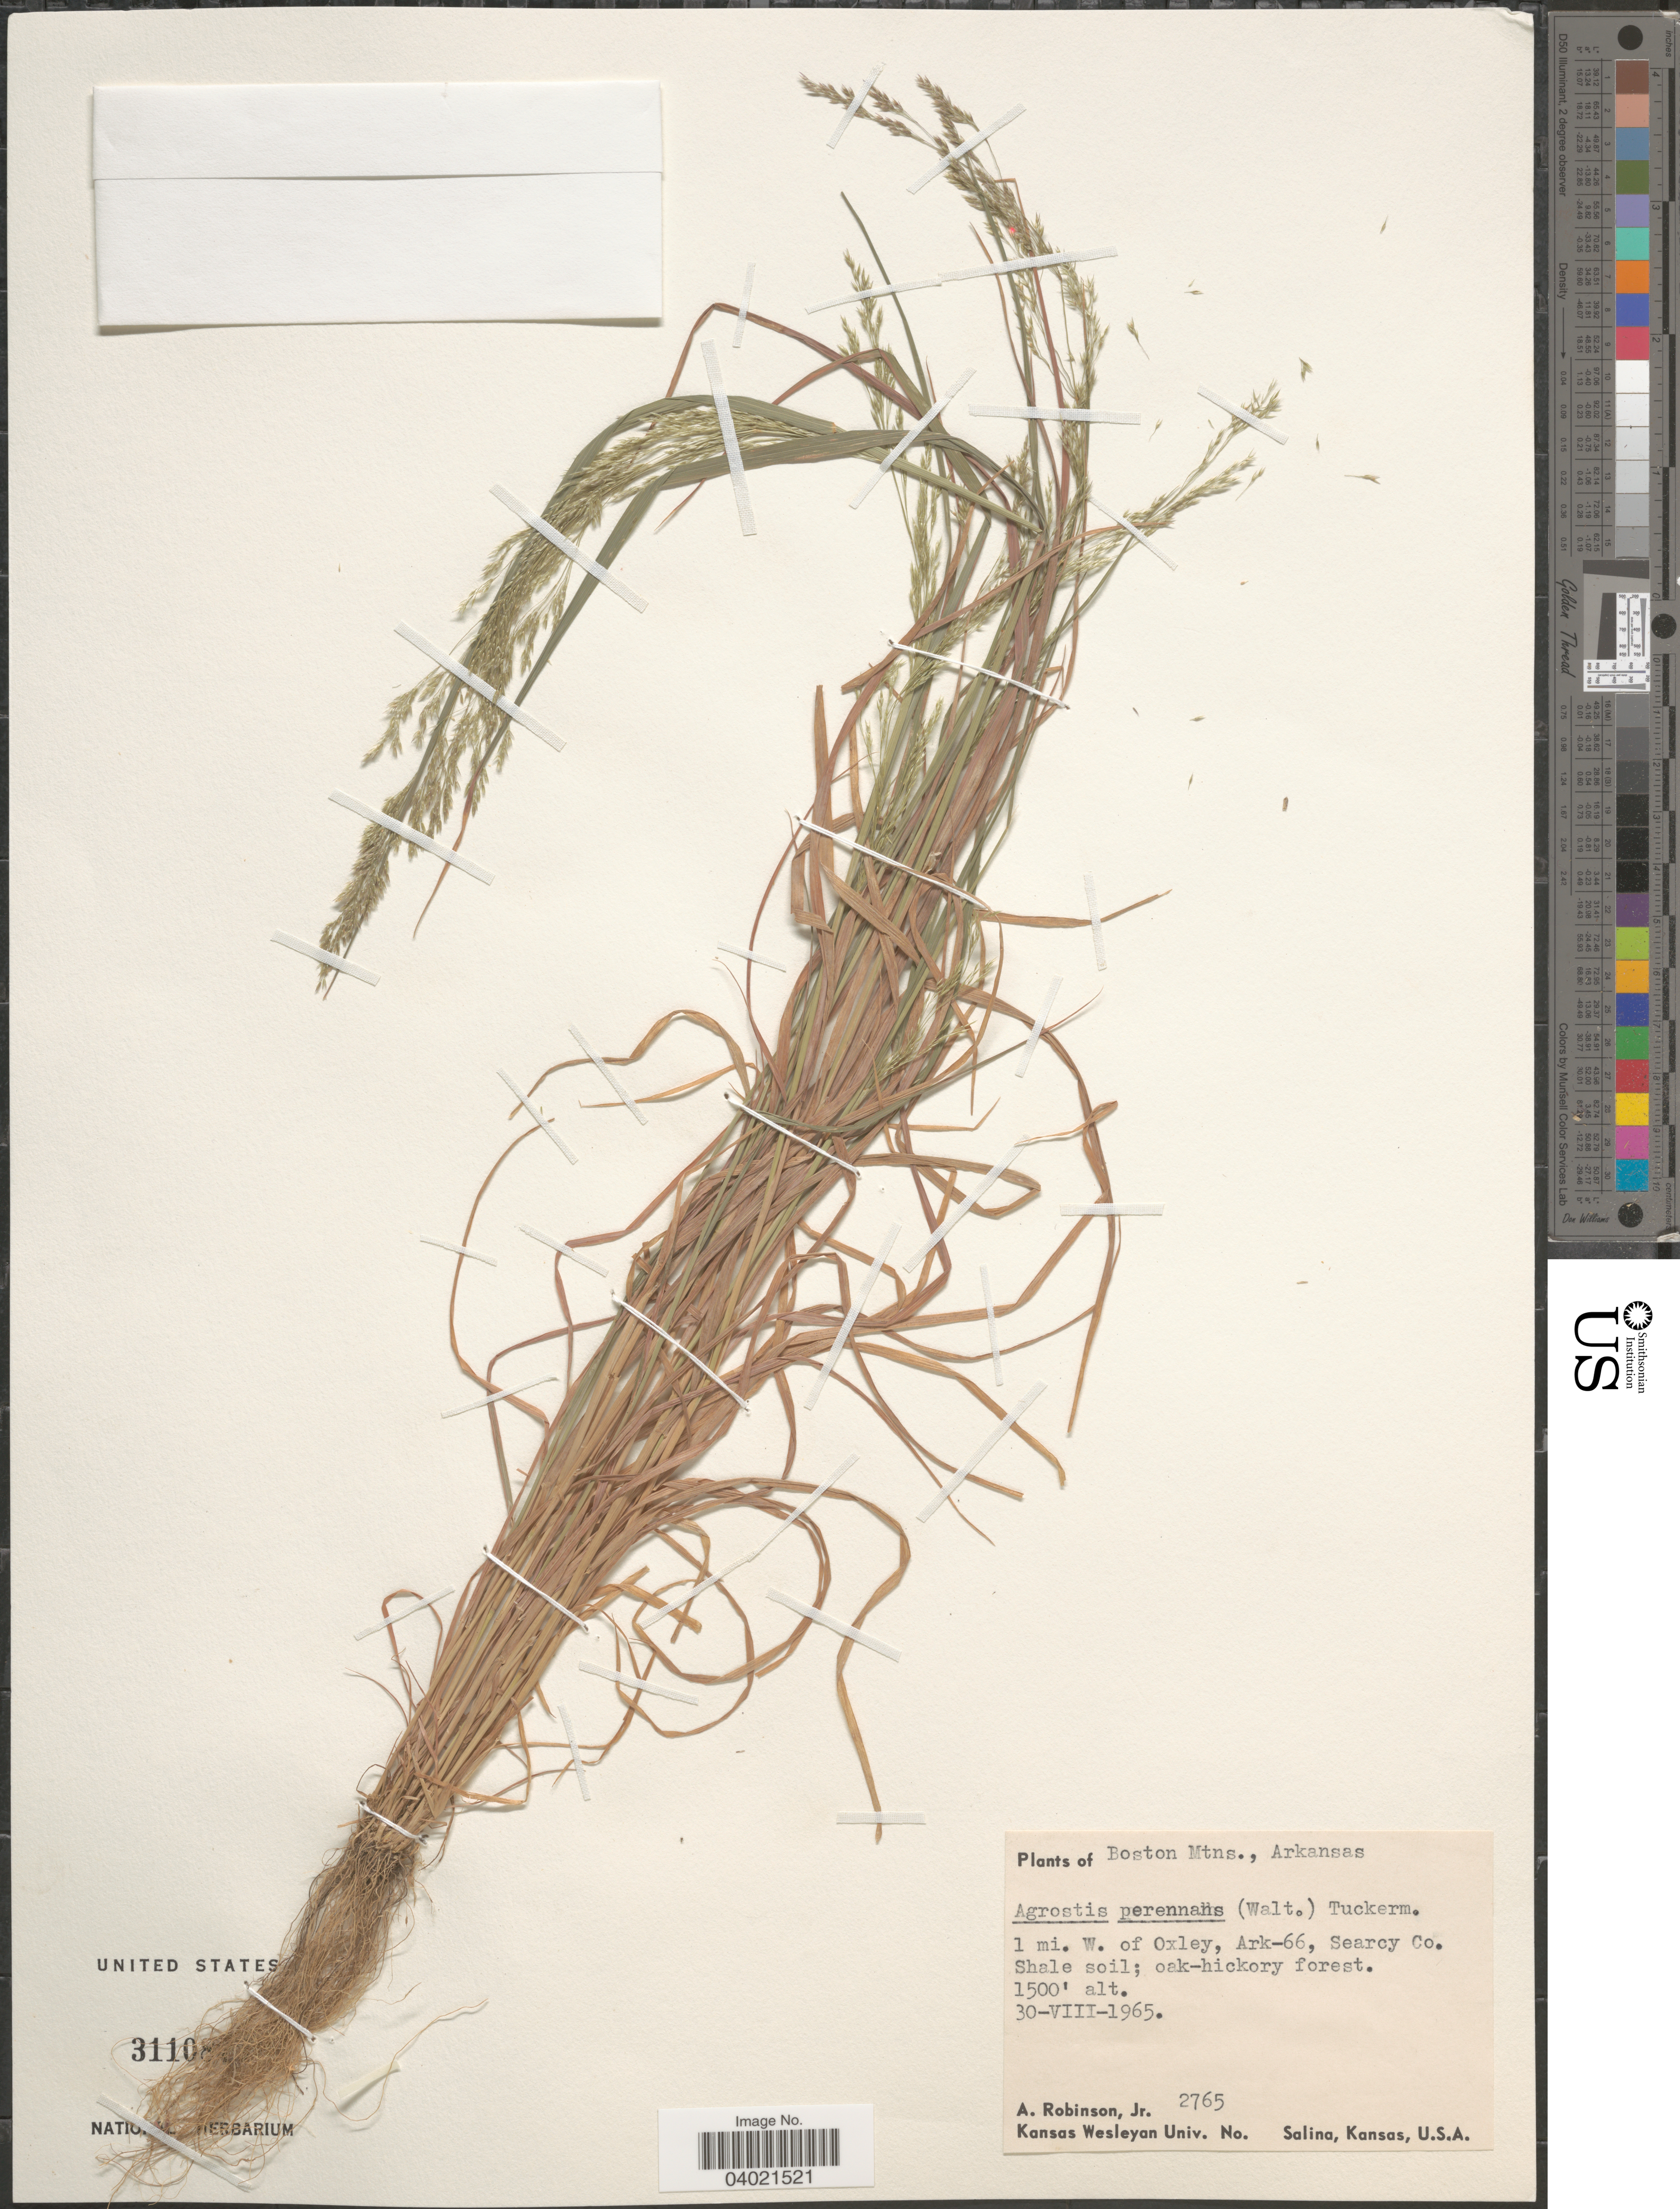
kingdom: Plantae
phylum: Tracheophyta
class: Liliopsida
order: Poales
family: Poaceae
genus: Agrostis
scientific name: Agrostis perennans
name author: (Walter) Tuck.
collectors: A. Robinson Jr.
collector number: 2765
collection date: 1965-08-30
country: United States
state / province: Arkansas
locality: Boston Mtns. 1 mi. W. of Oxley, Ark-66, Searcy Co. Shale soil; oak-hickory forest.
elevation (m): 457